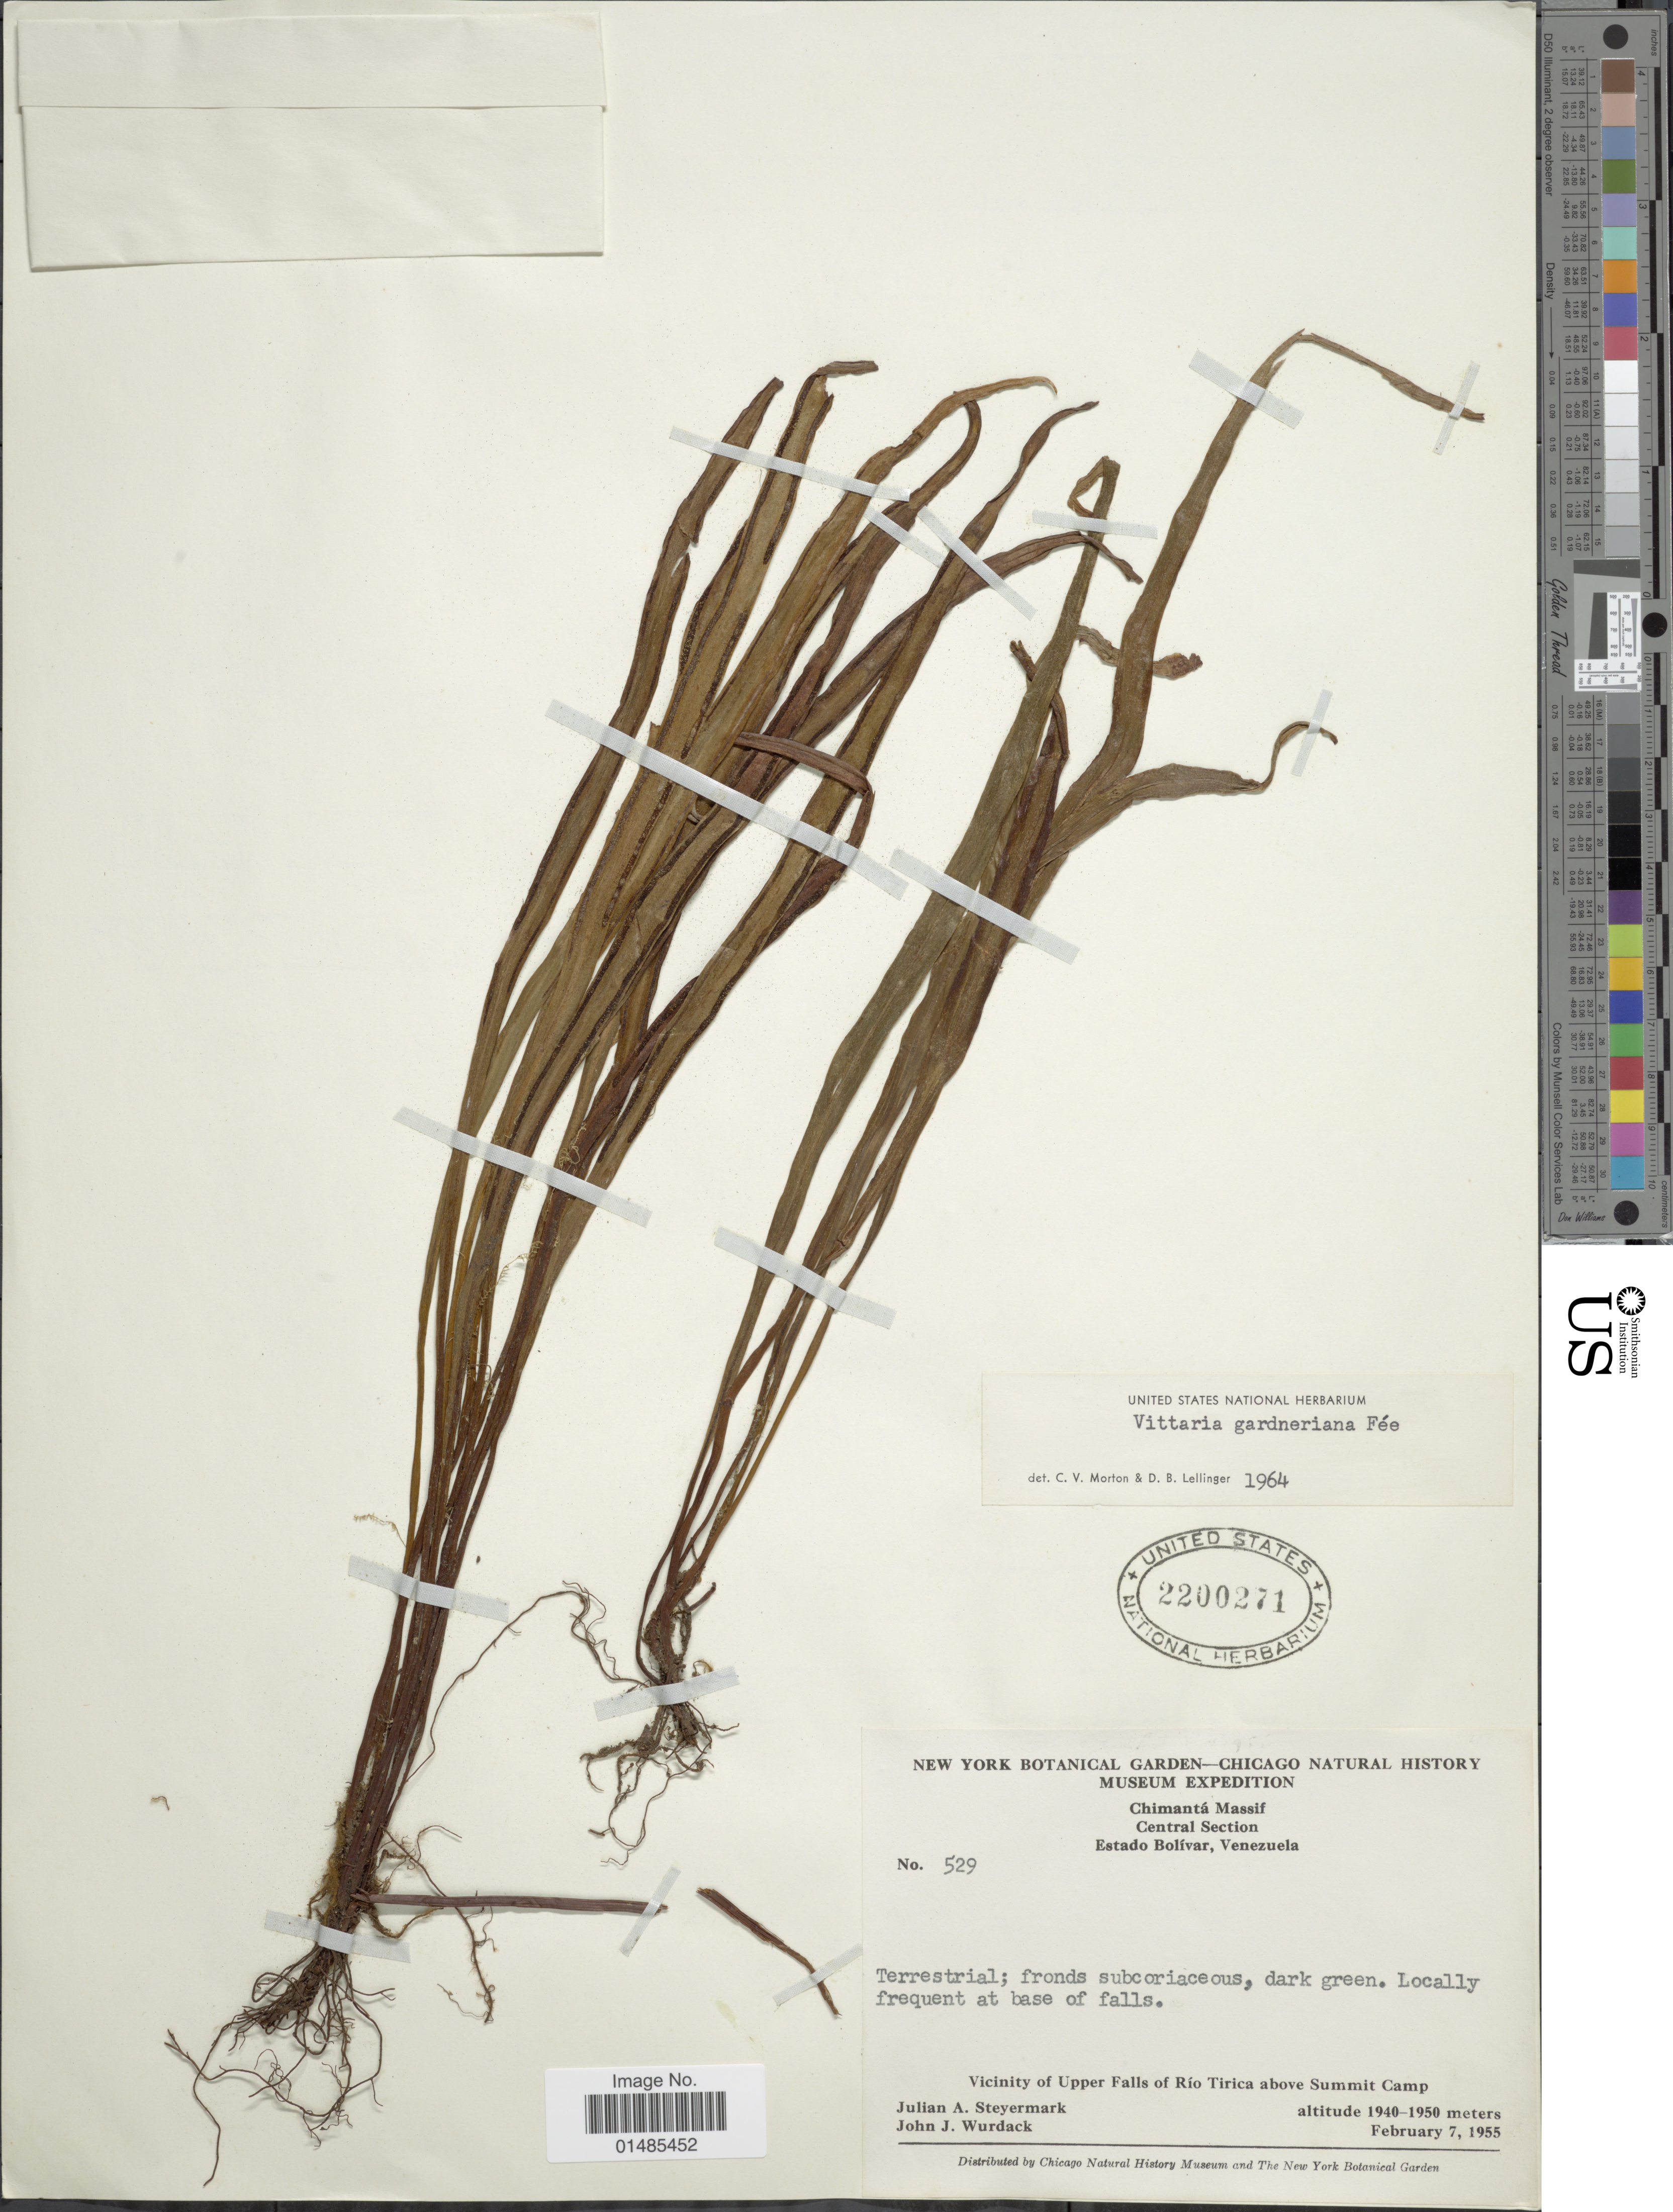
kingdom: Plantae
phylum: Tracheophyta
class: Polypodiopsida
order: Polypodiales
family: Pteridaceae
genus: Radiovittaria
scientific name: Radiovittaria gardneriana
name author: (Fée) E.H. Crane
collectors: J. Steyermark & J. J. Wurdack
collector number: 529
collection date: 1955-02-07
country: Venezuela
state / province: Bolivar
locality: Chimantá Massif. Central Section. Vicinity of Upper Falls of Río Tirica above Summit Camp.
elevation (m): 1940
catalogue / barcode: US 2200271